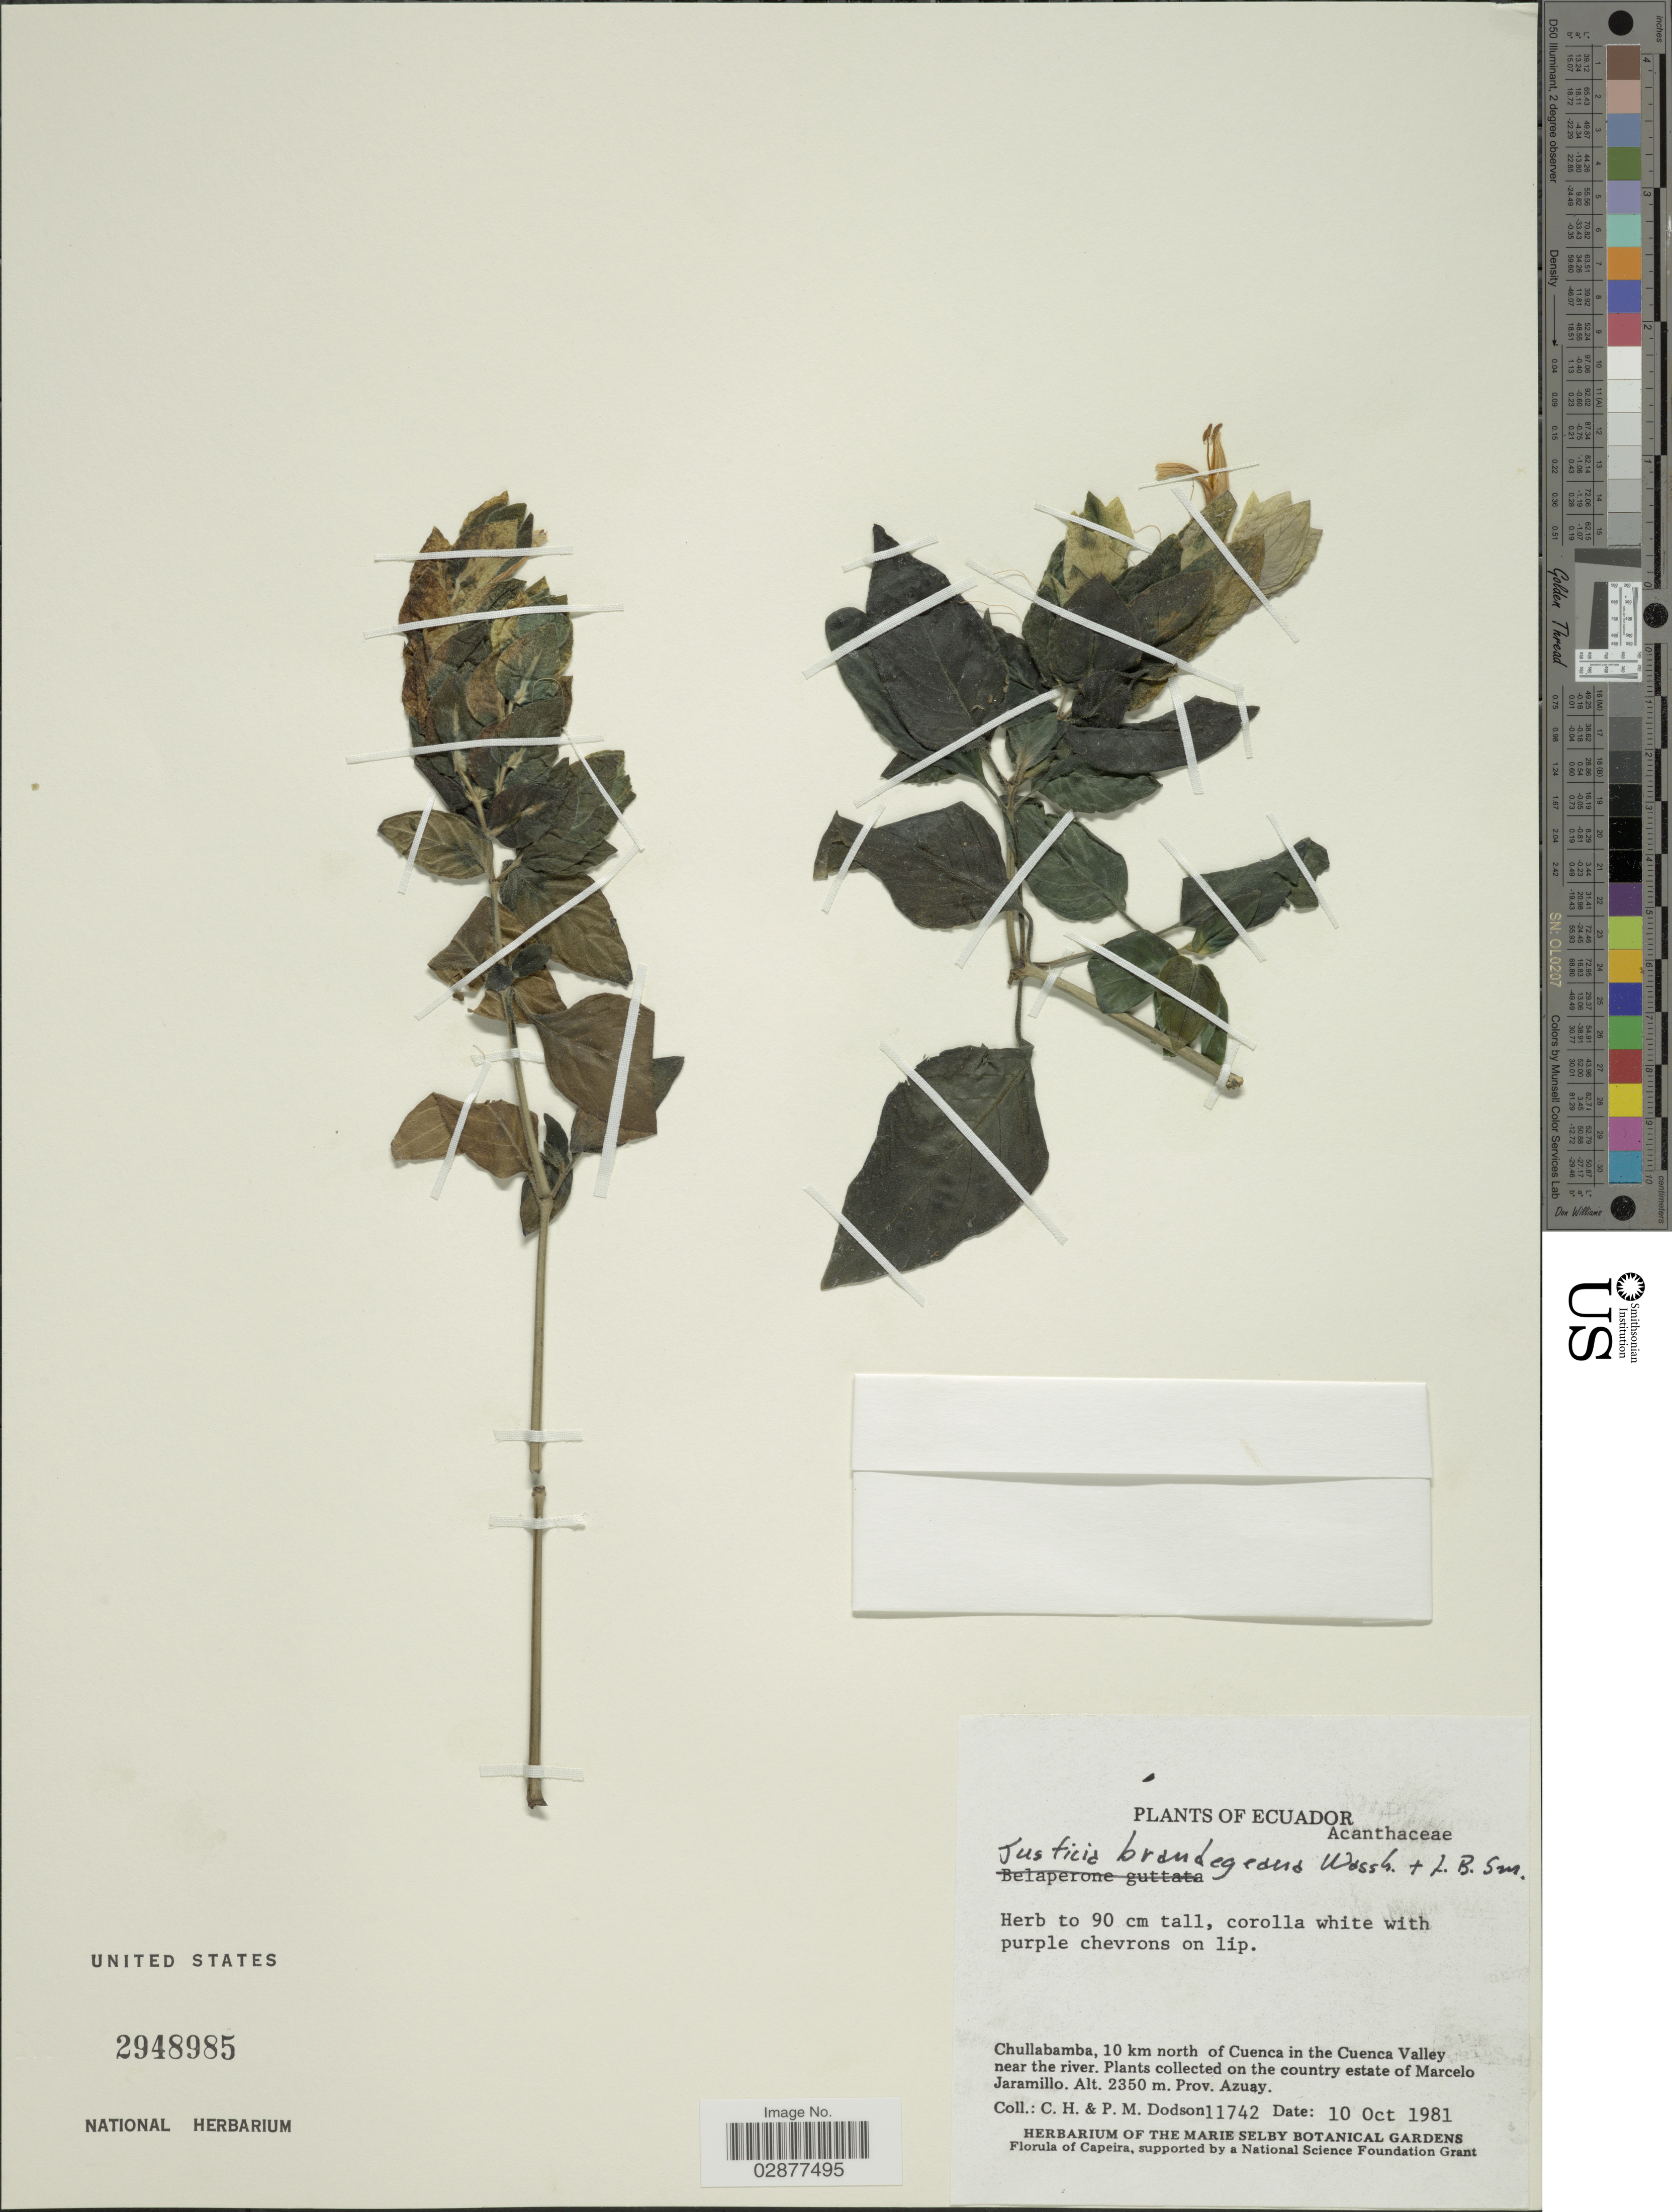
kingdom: Plantae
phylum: Tracheophyta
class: Magnoliopsida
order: Lamiales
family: Acanthaceae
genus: Justicia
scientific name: Justicia brandegeana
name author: Wassh. & L.B. Sm.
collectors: C. H. Dodson & P. M. Dodson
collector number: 1742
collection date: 1981-10-10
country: Ecuador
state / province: Azuay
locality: Chullabamba, 10 km north of Cuenca in the Cuenca Valley near the river. Plants collected on the country estate of Marcelo Jaramillo. Prov. Azuay.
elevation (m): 2350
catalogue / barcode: US 2948985